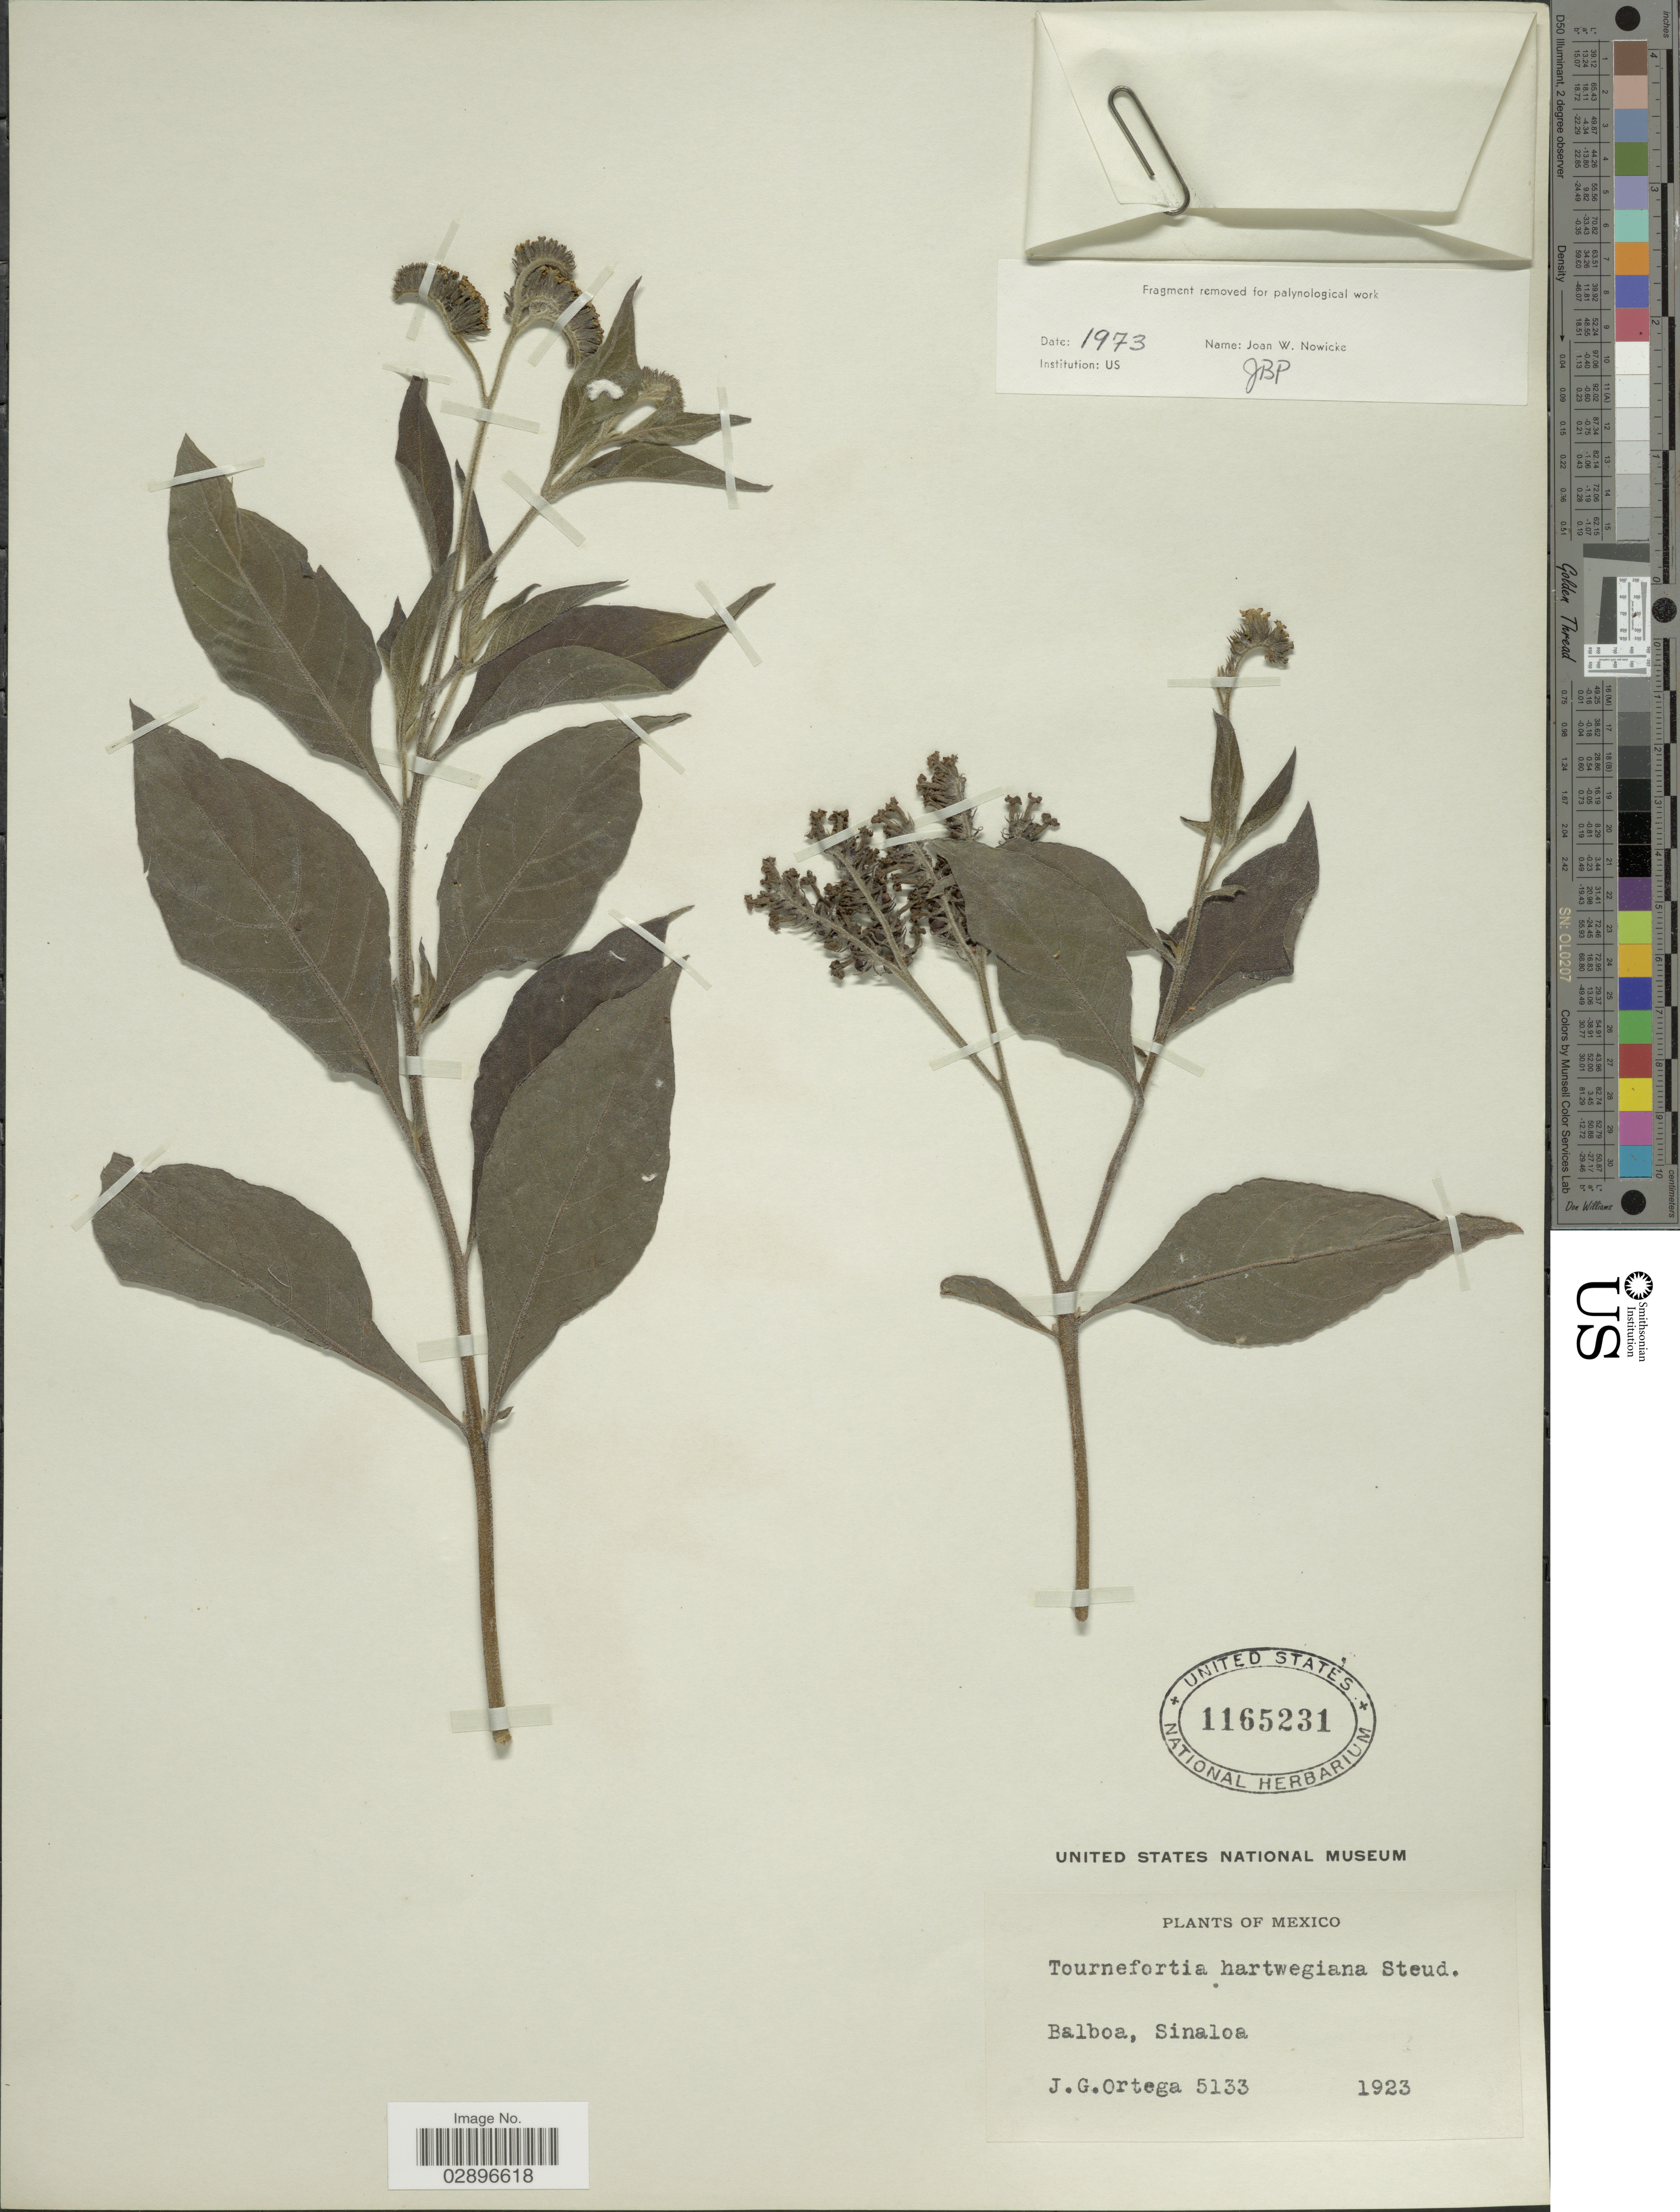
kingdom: Plantae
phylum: Tracheophyta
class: Magnoliopsida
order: Boraginales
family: Heliotropiaceae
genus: Tournefortia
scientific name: Tournefortia hartwegiana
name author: Steud.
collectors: J. Ortega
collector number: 5133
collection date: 1923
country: Mexico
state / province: Sinaloa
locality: Balboa.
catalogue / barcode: US 1165231